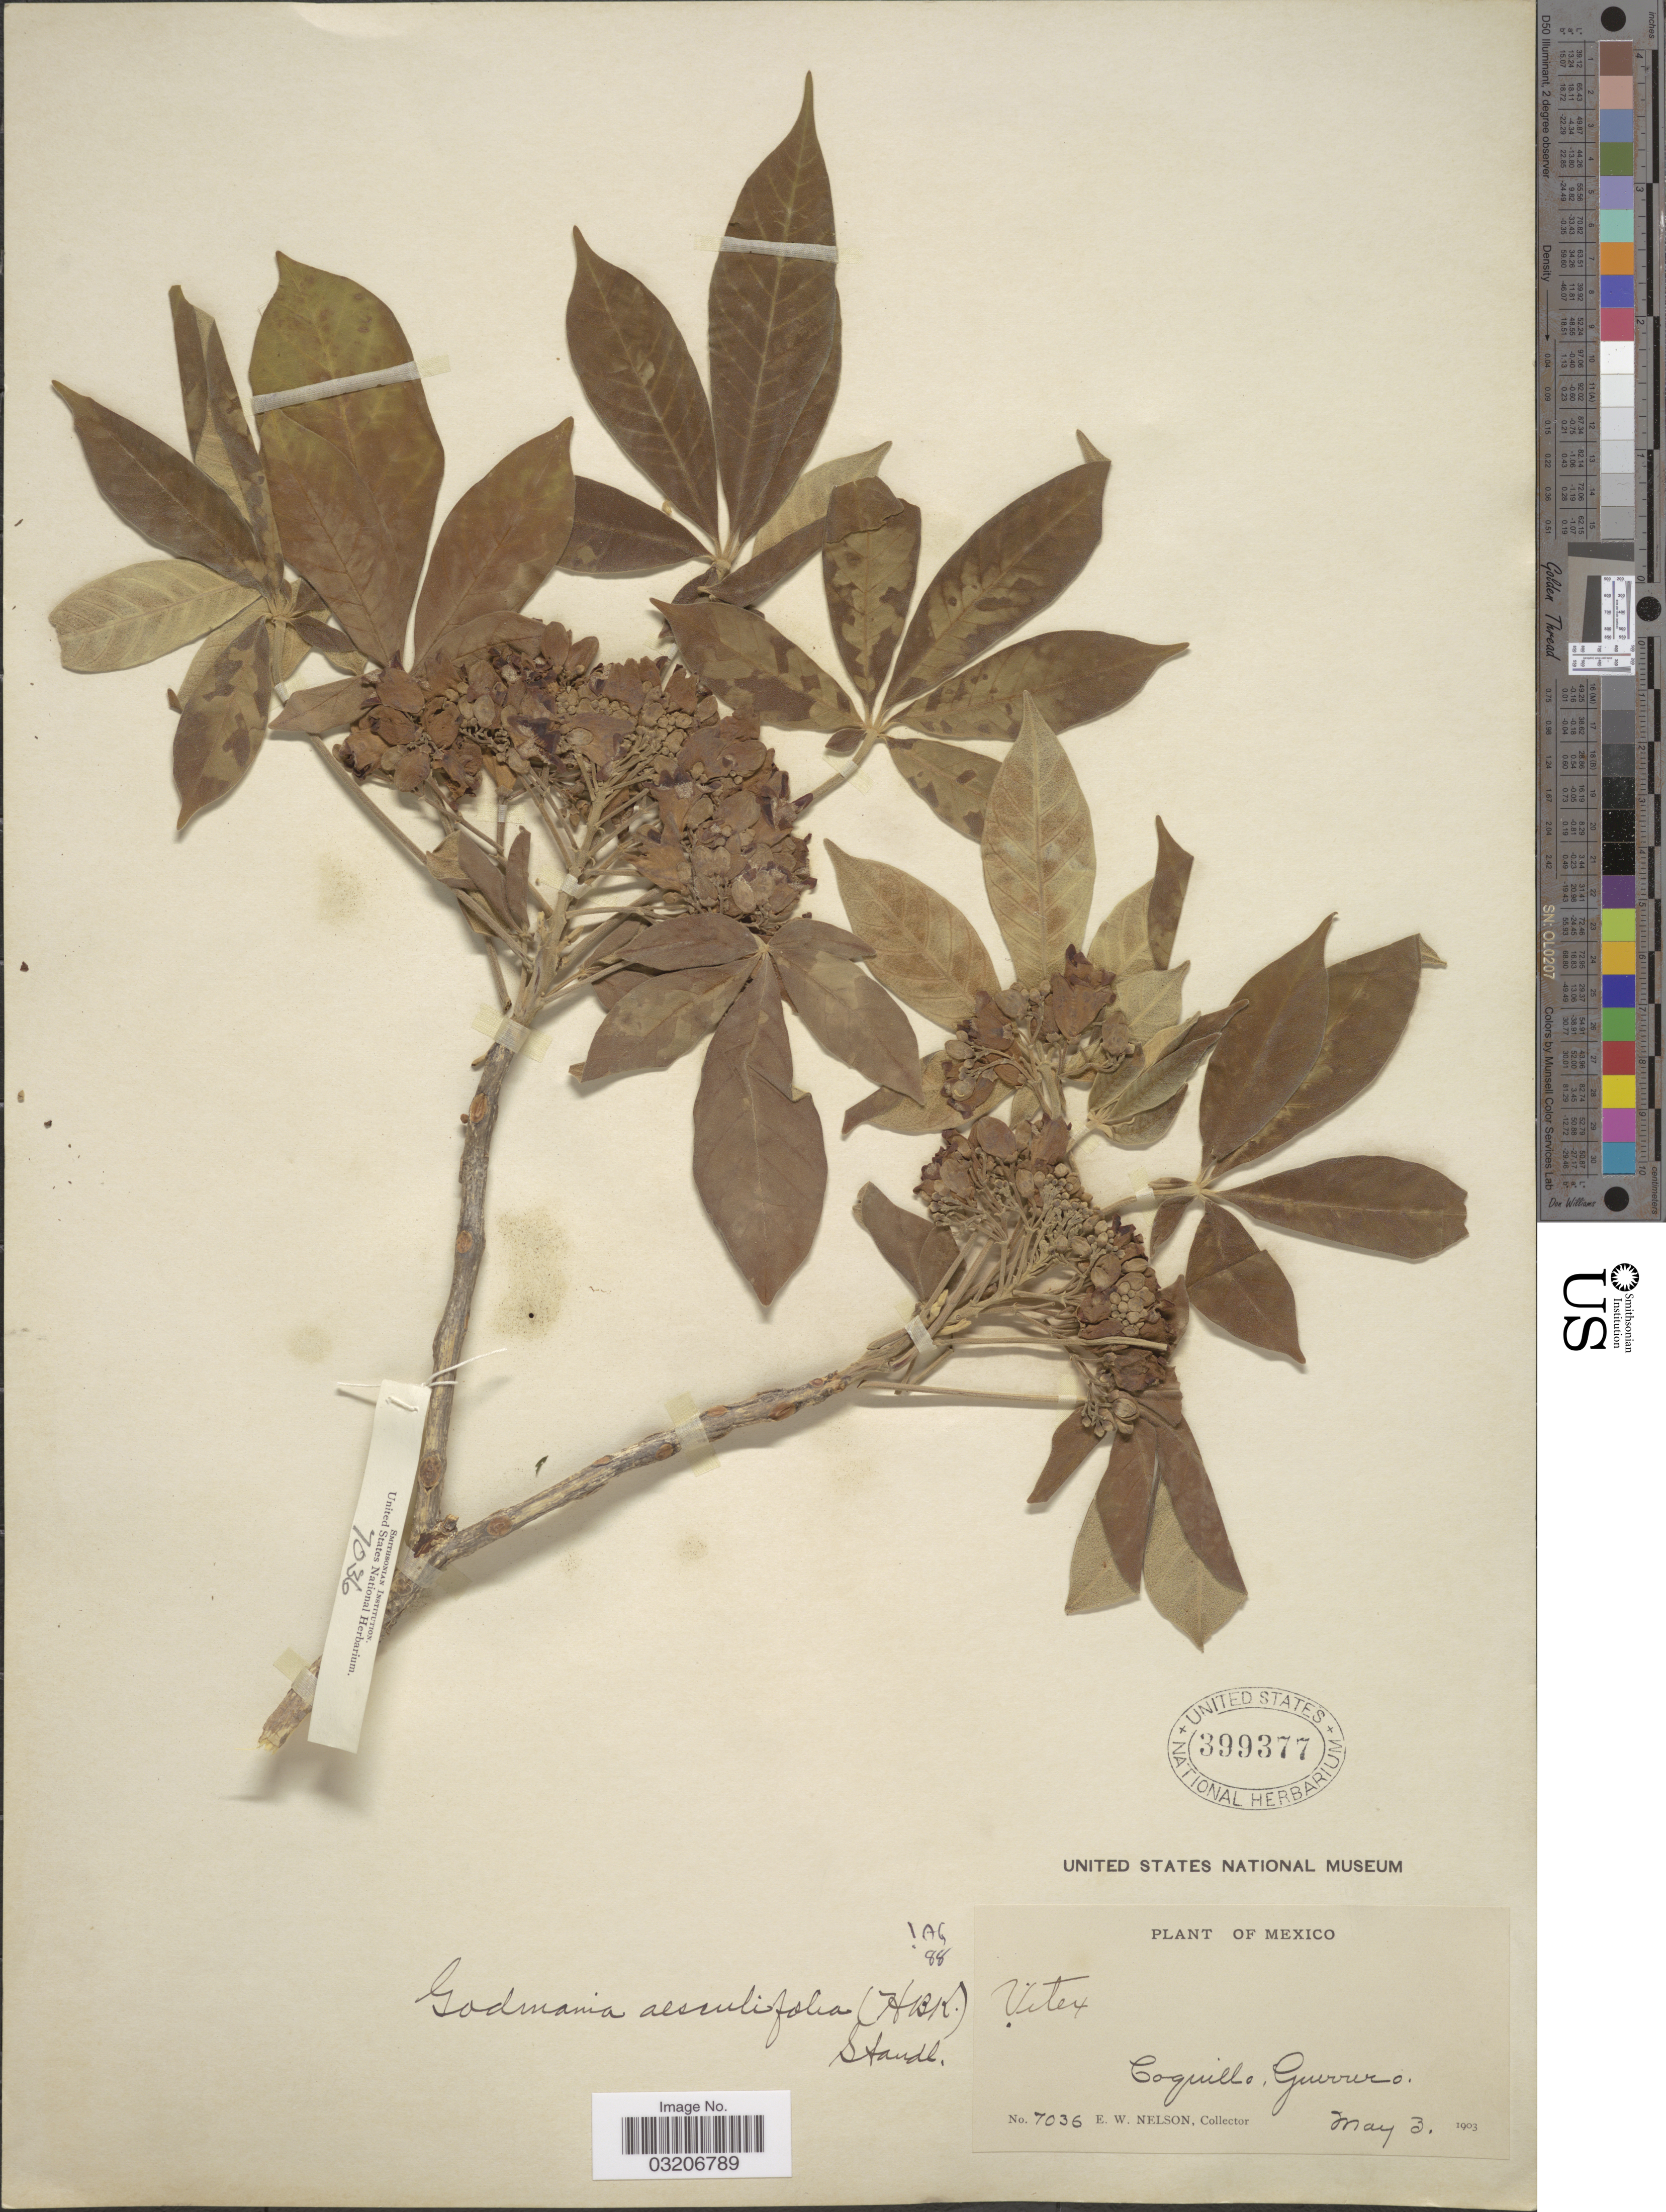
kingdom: Plantae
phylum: Tracheophyta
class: Magnoliopsida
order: Lamiales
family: Bignoniaceae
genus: Godmania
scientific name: Godmania aesculifolia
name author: Standl.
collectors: E. W. Nelson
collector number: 7036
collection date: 1903-05-03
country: Mexico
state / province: Guerrero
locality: Coquillo.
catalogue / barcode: US 399377